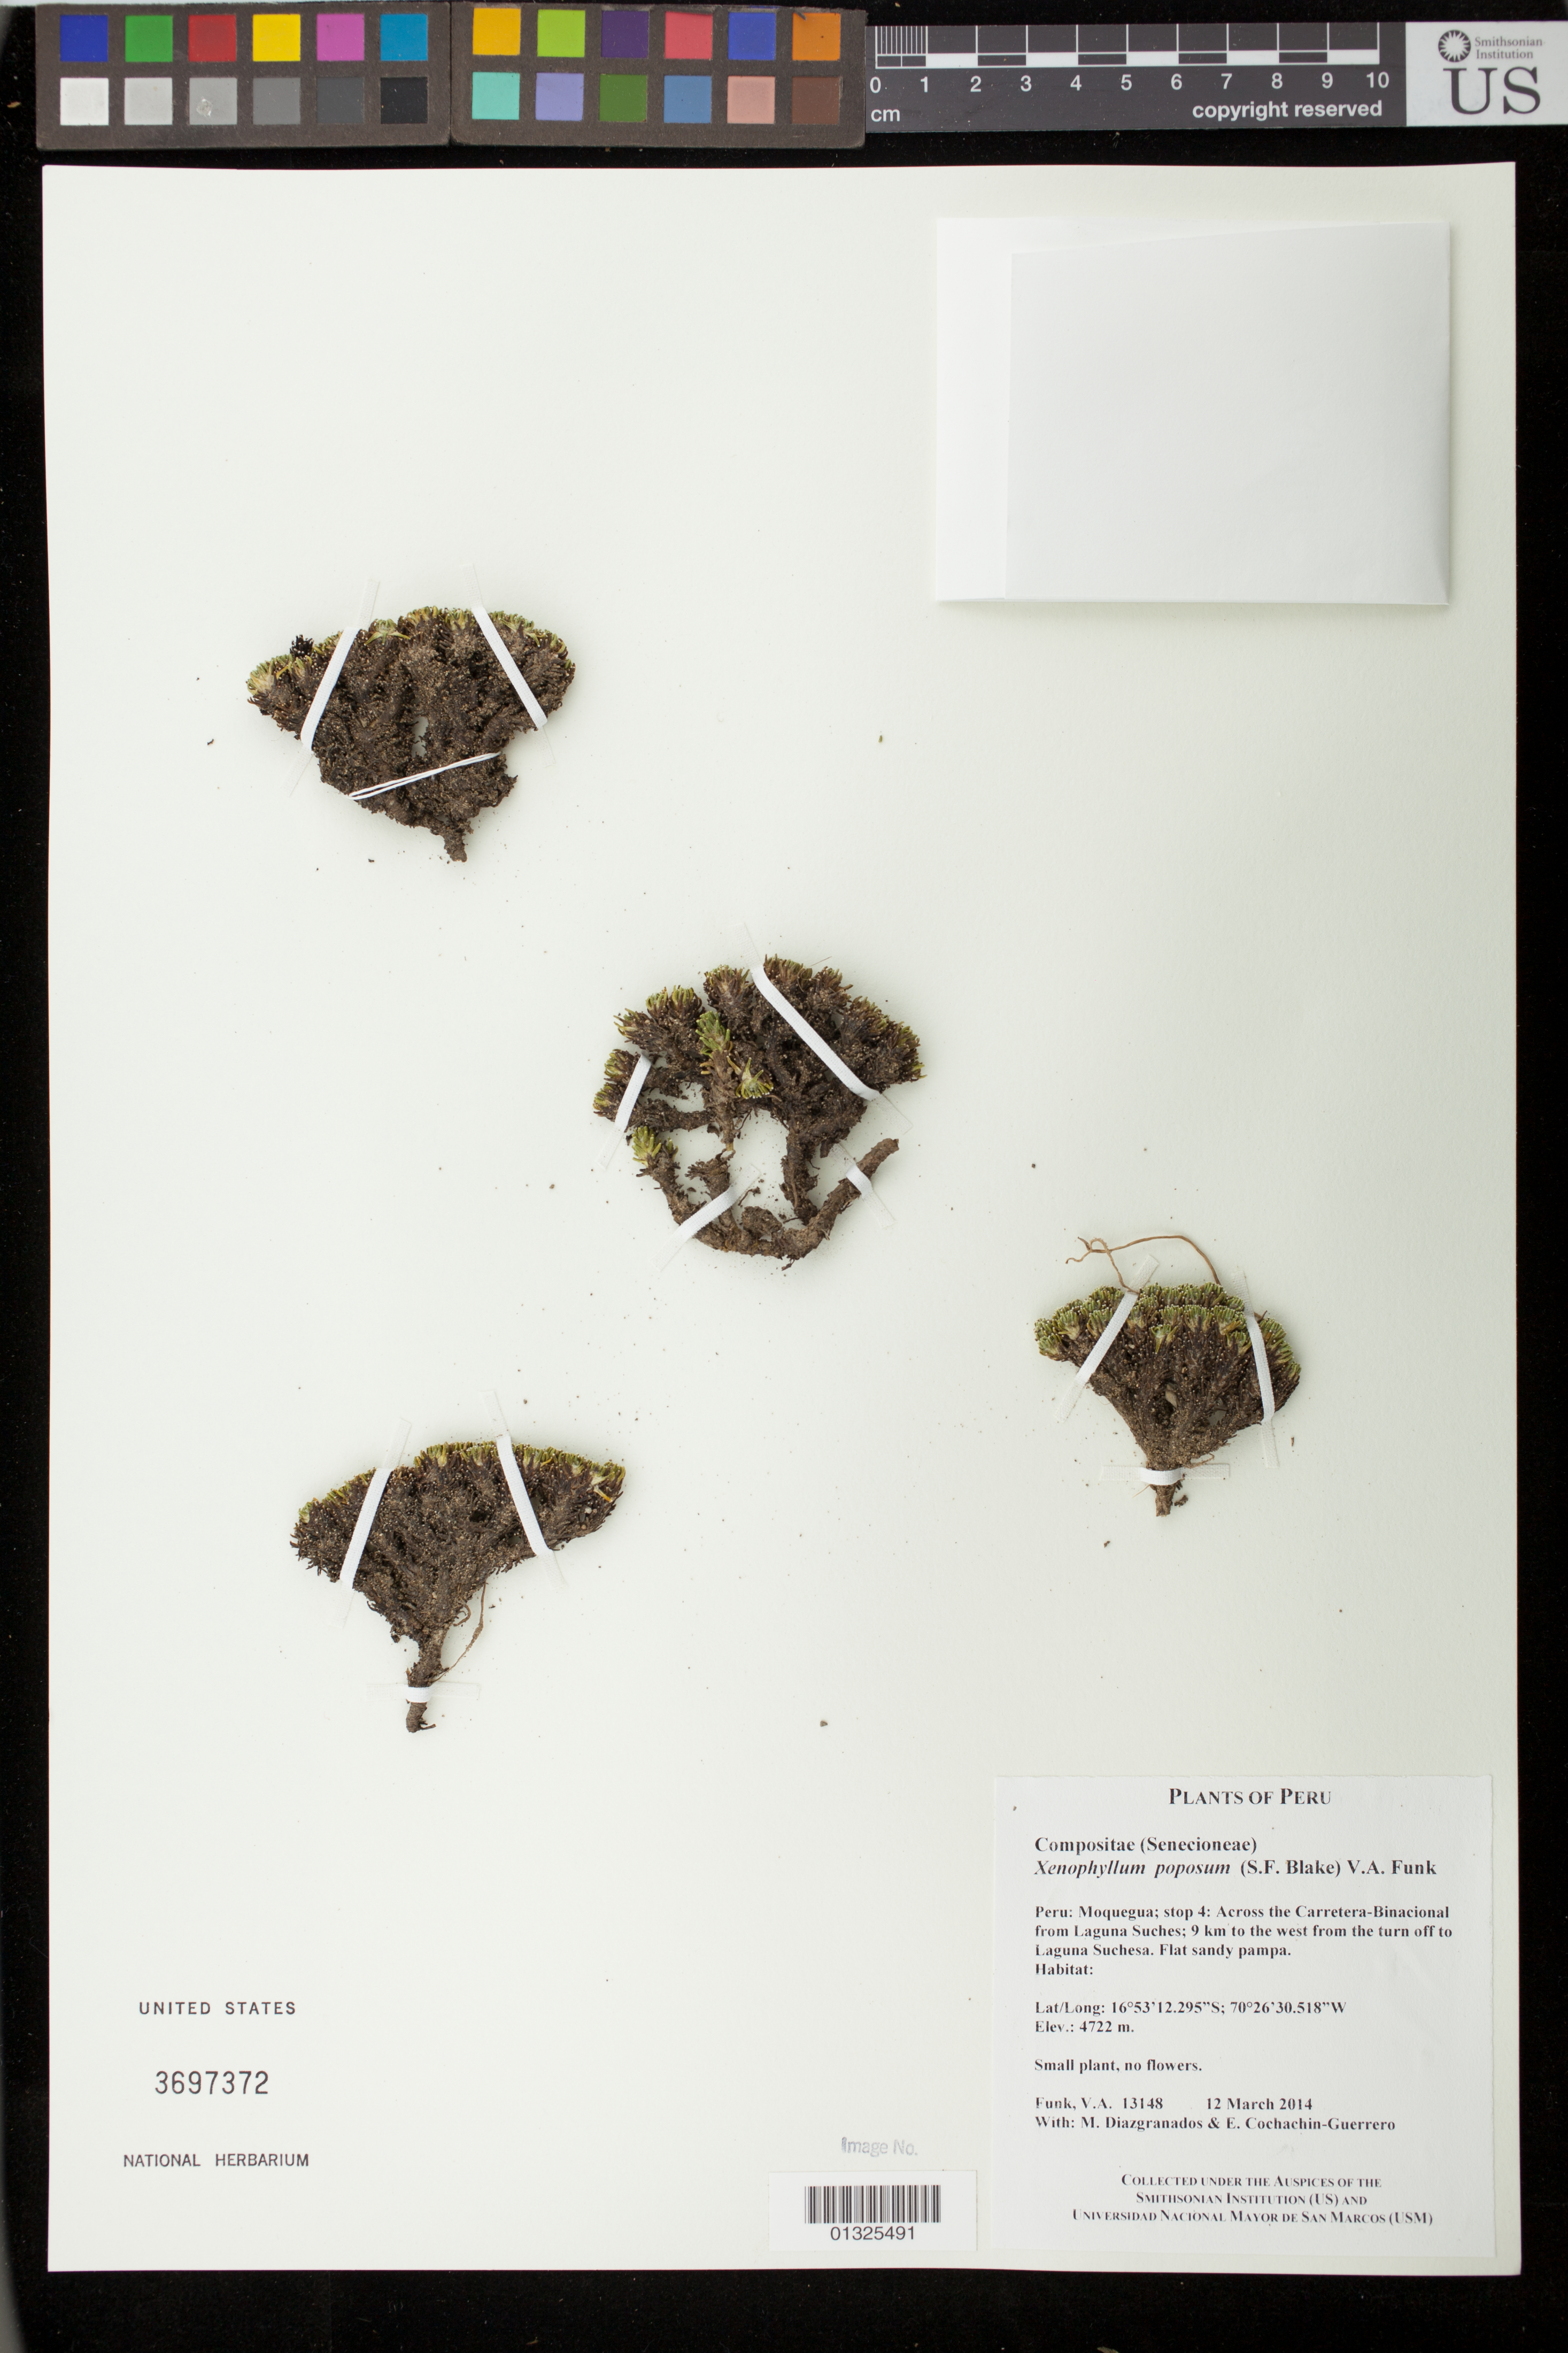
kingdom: Plantae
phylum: Tracheophyta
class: Magnoliopsida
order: Asterales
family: Asteraceae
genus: Xenophyllum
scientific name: Xenophyllum poposum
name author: (Phil.) V.A. Funk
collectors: M. Diazgranados C. & E. Cochachin Guerrero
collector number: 13148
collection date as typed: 12 March 2014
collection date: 2014-03-12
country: Peru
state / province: Moquegua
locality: Across the Carretera-Binacional from Laguna Suches, 9 km to the W from the turn off to Laguna Sachesa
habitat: Flat sandy pampa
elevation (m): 4722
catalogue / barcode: US 3697372